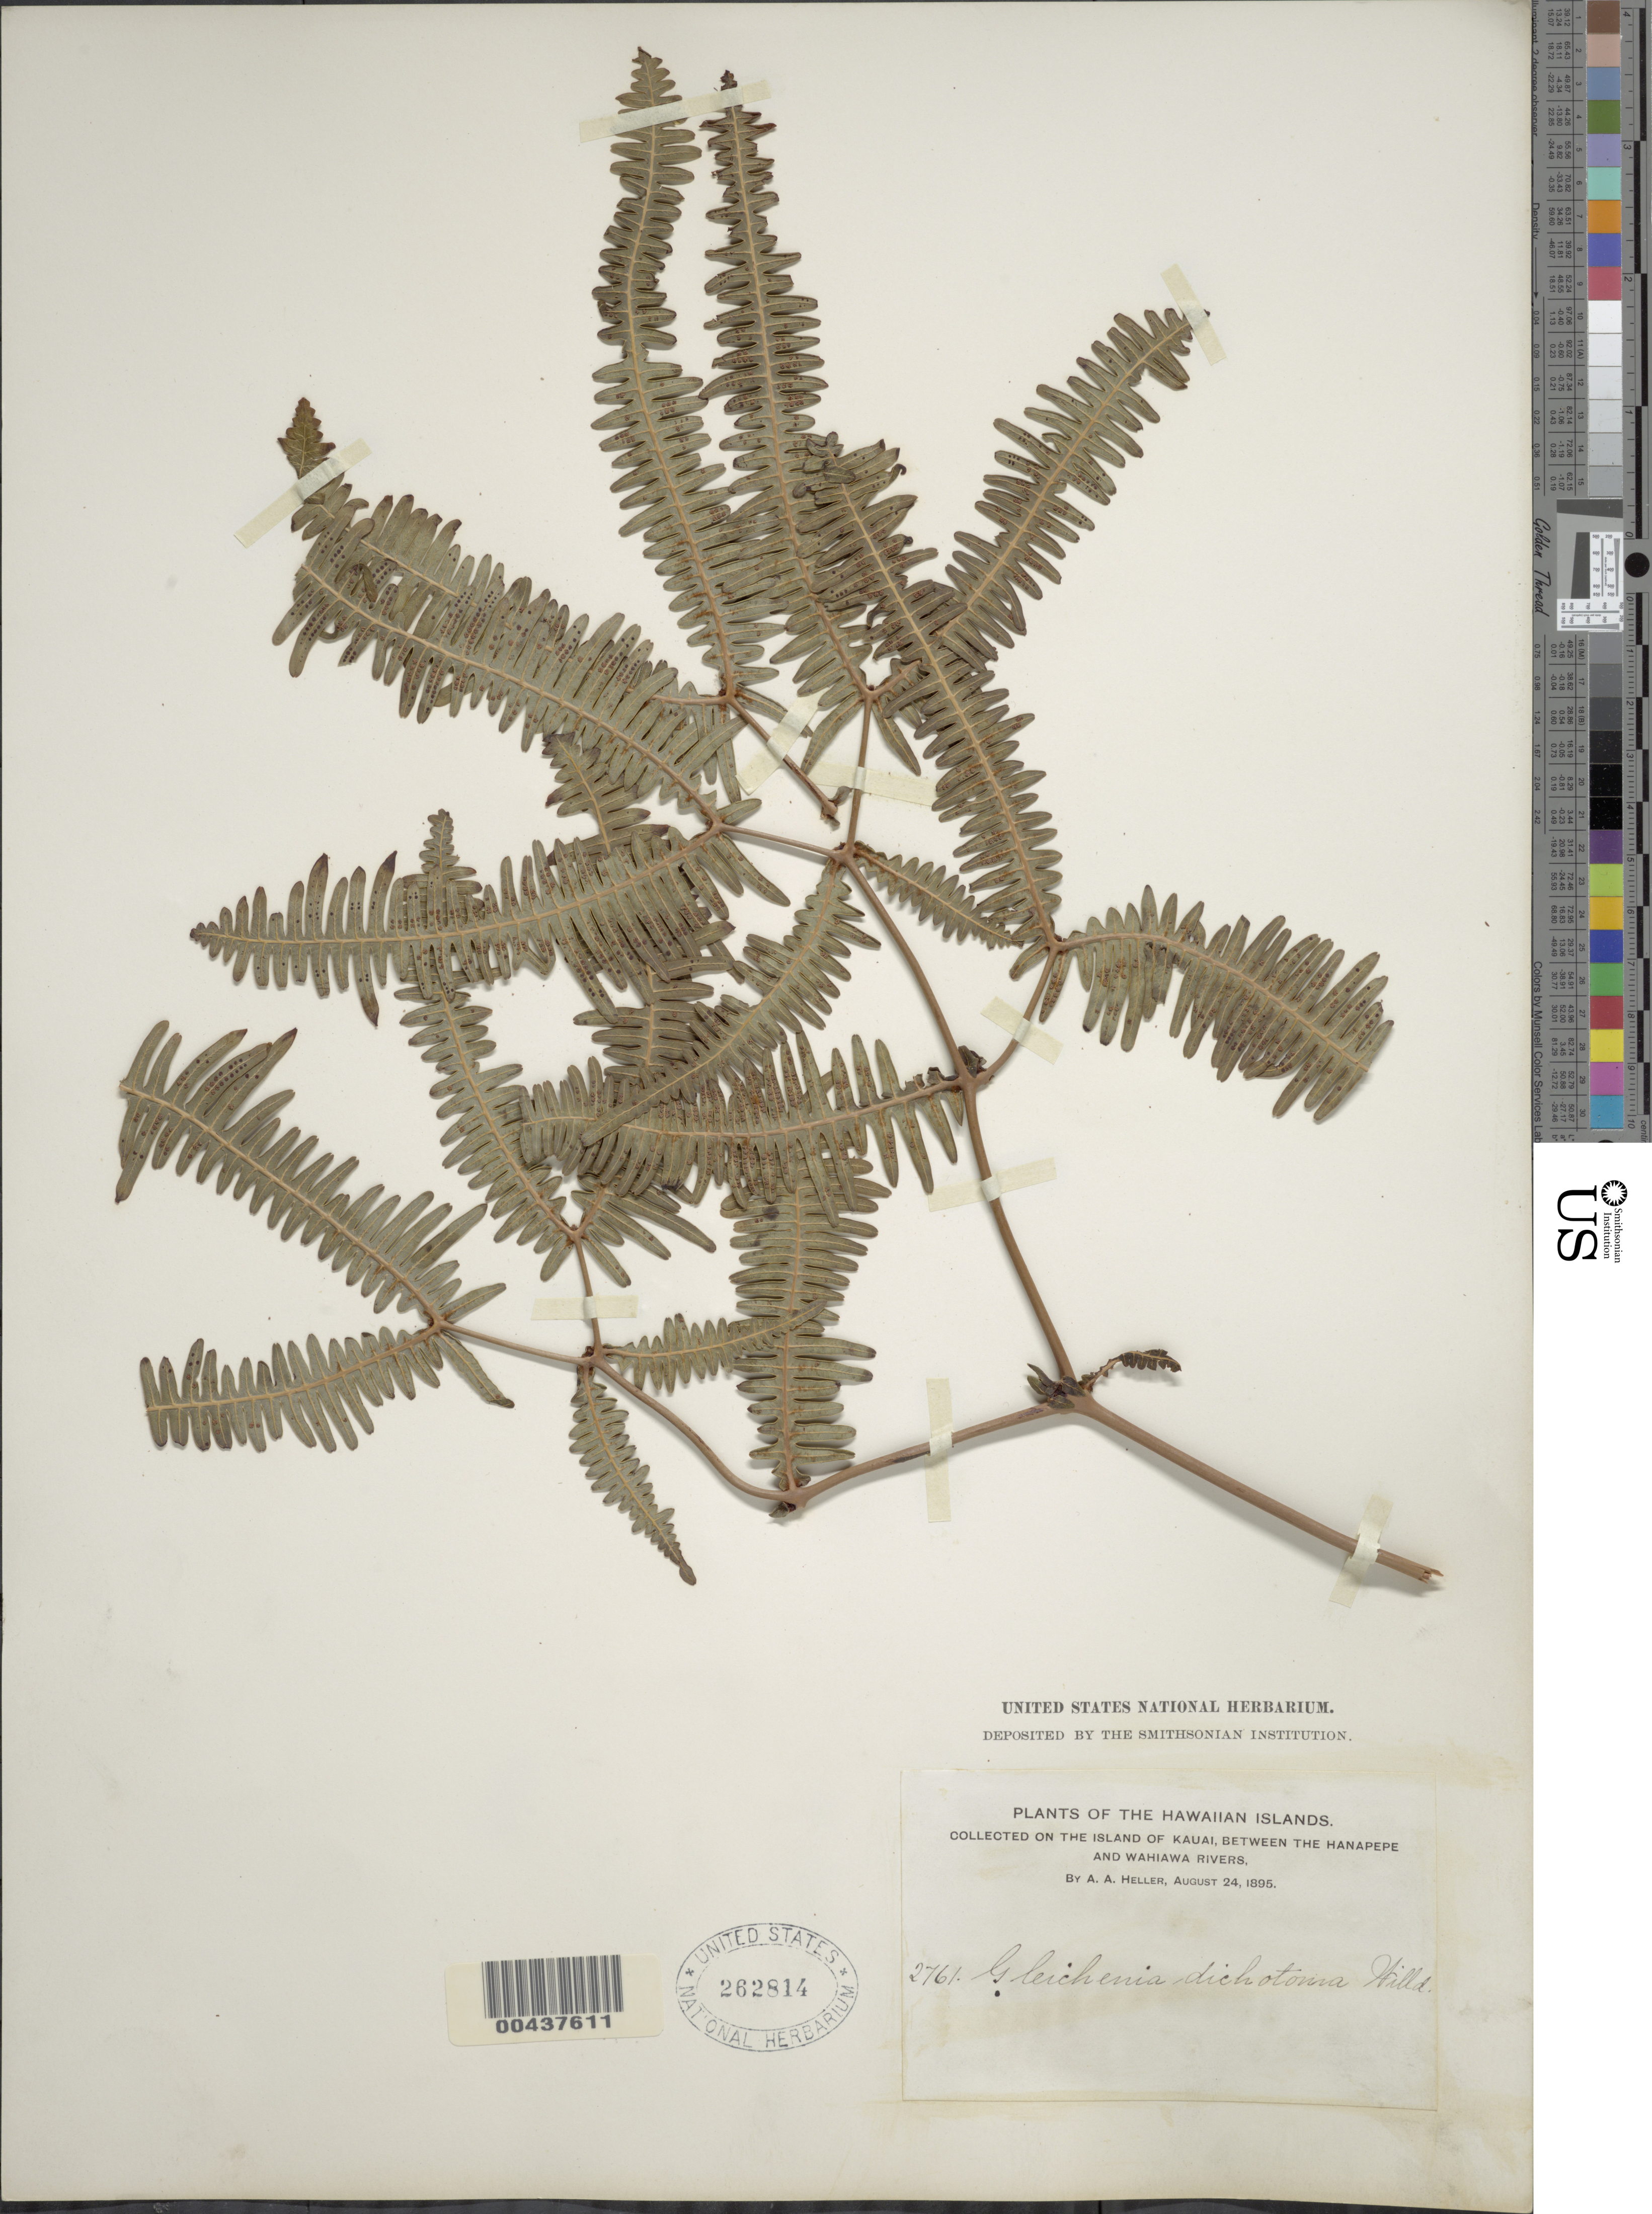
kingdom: Plantae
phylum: Tracheophyta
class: Polypodiopsida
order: Gleicheniales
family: Gleicheniaceae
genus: Dicranopteris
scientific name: Dicranopteris linearis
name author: (Burm. f.) Underw.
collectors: A. A. Heller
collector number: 2761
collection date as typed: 24 Aug 1895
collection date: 1895-08-24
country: United States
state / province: Hawaii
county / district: Kauai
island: Kaua'i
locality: Kauai, between the Hanapape and Wahiawa Rivers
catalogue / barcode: US 262814